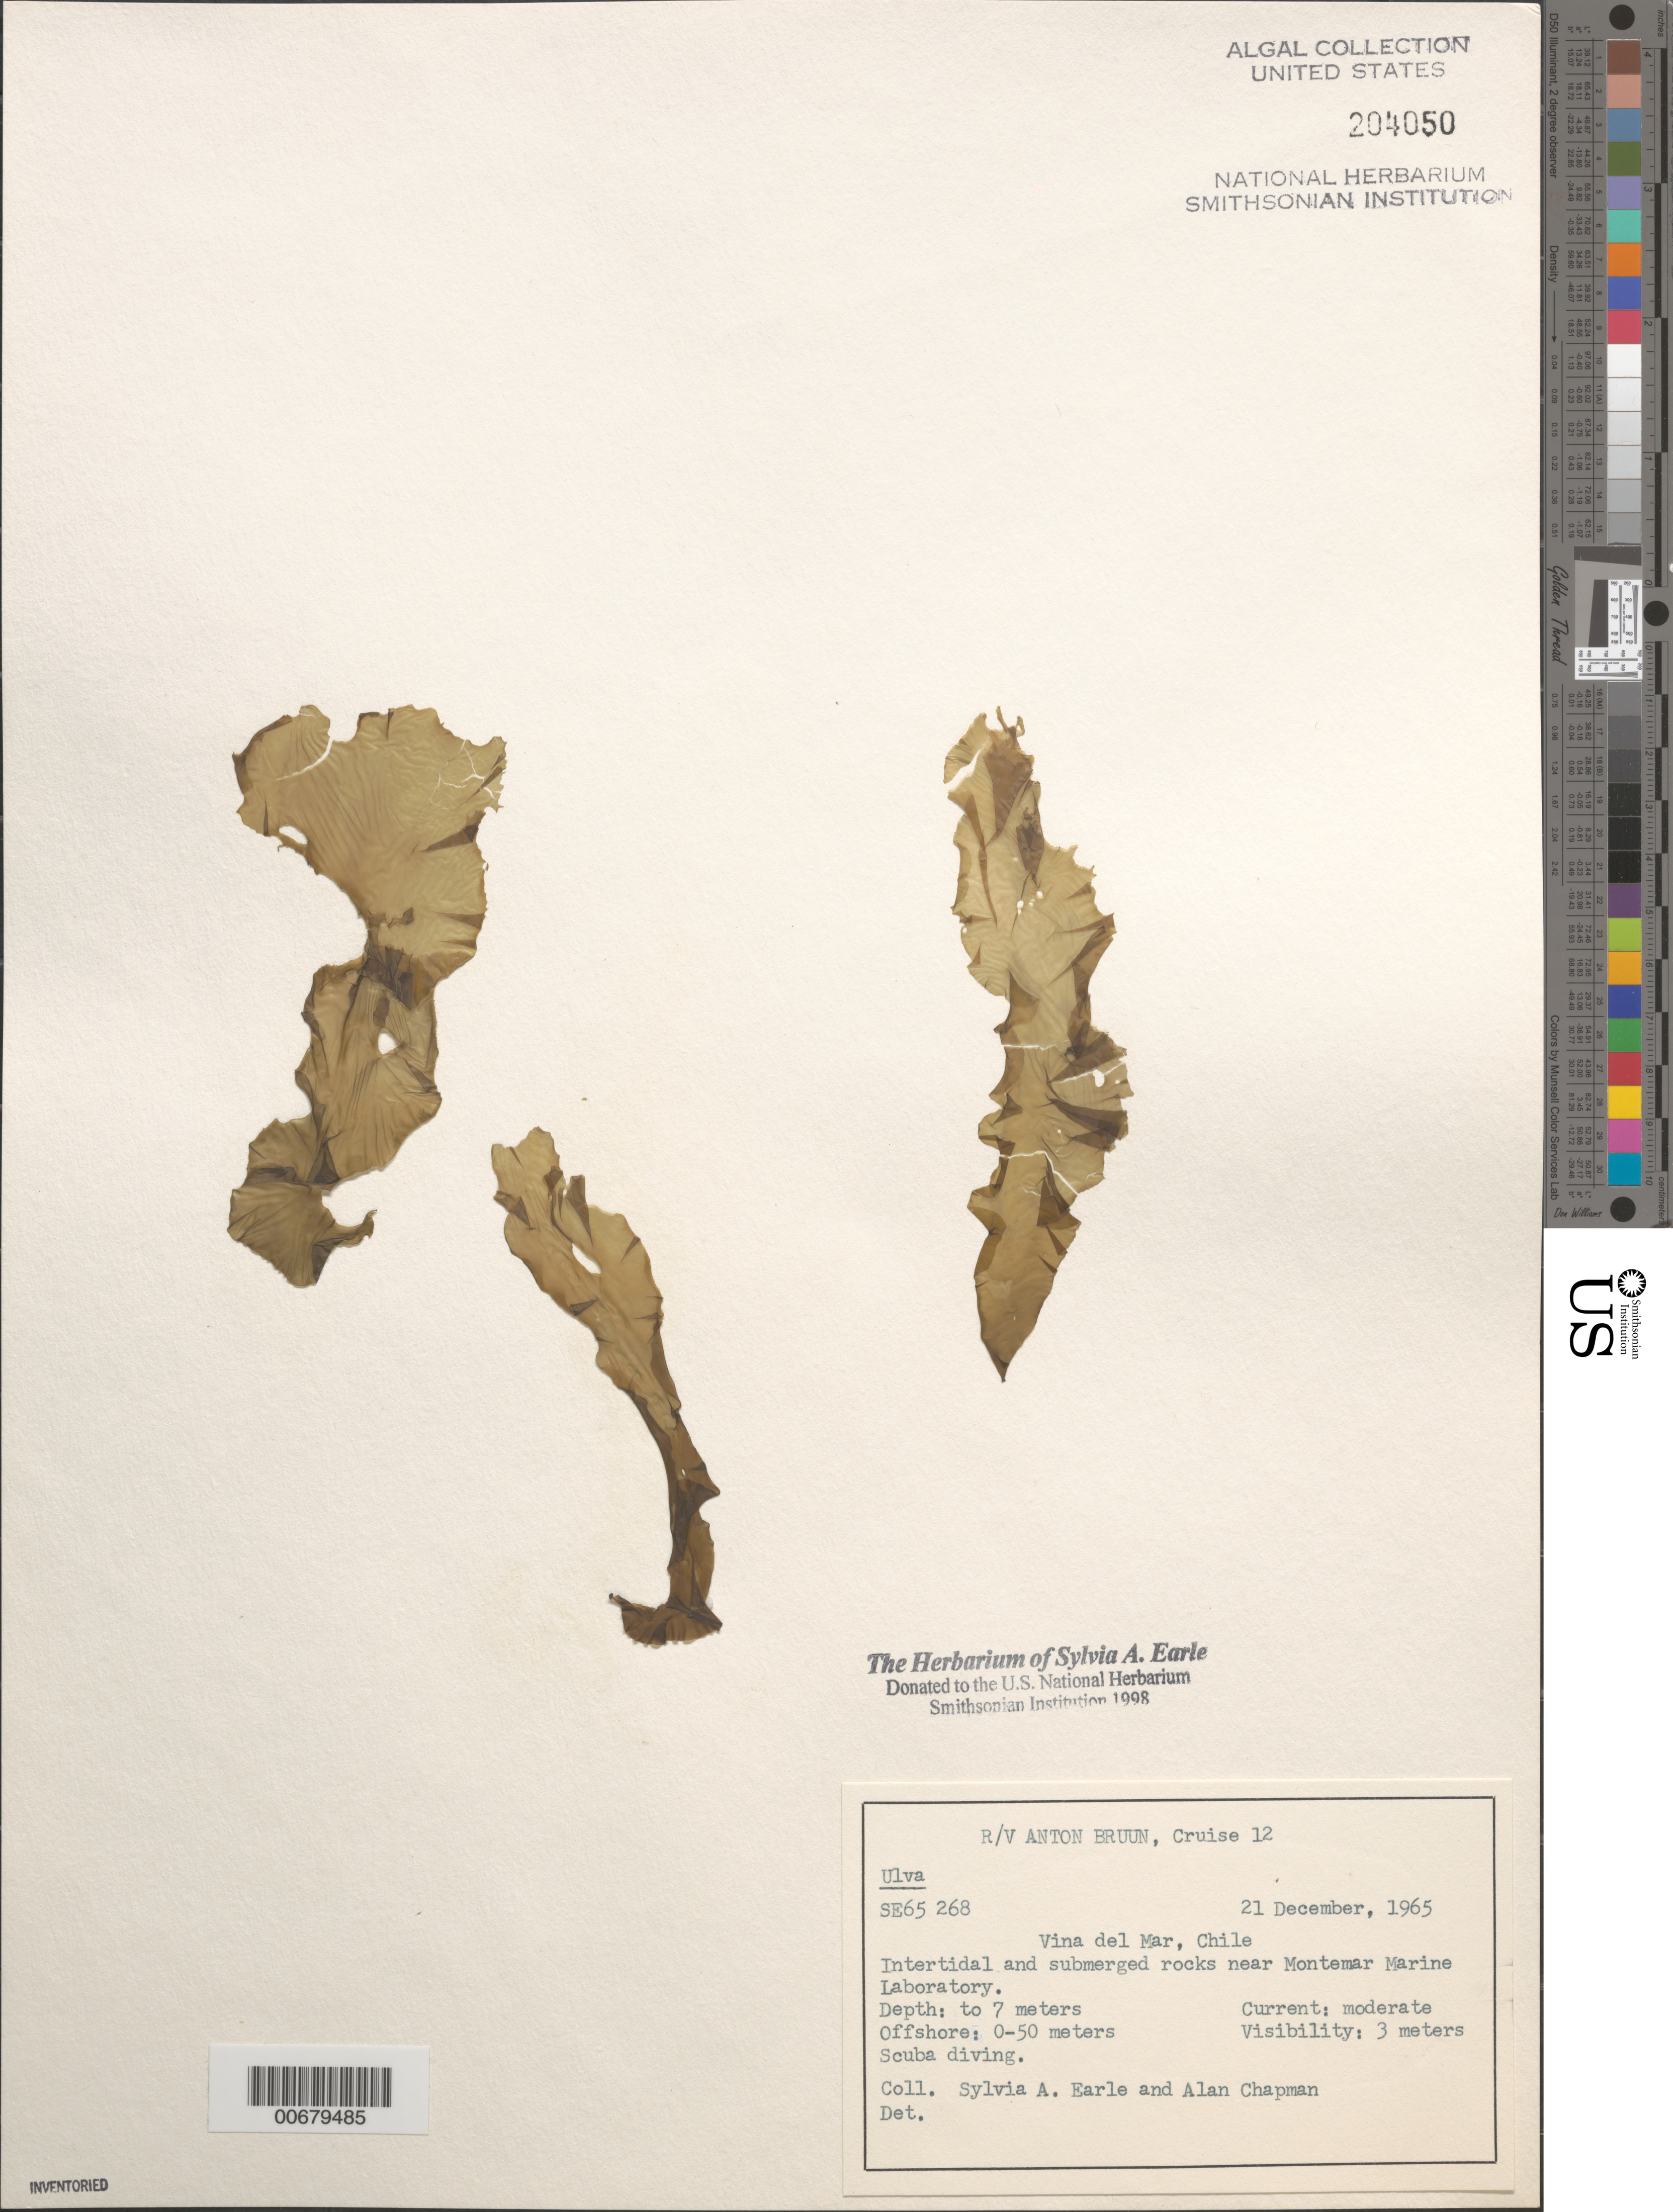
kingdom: Plantae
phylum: Chlorophyta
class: Ulvophyceae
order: Ulvales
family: Ulvaceae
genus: Ulva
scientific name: Ulva sp.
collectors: S. A. Earle & A. Chapman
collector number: SE 65268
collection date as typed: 21 Dec 1965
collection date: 1965-12-21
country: Chile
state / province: Valparaíso (V)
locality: Vina del Mar, near Montemar Marine Laboratory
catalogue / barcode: US 204050